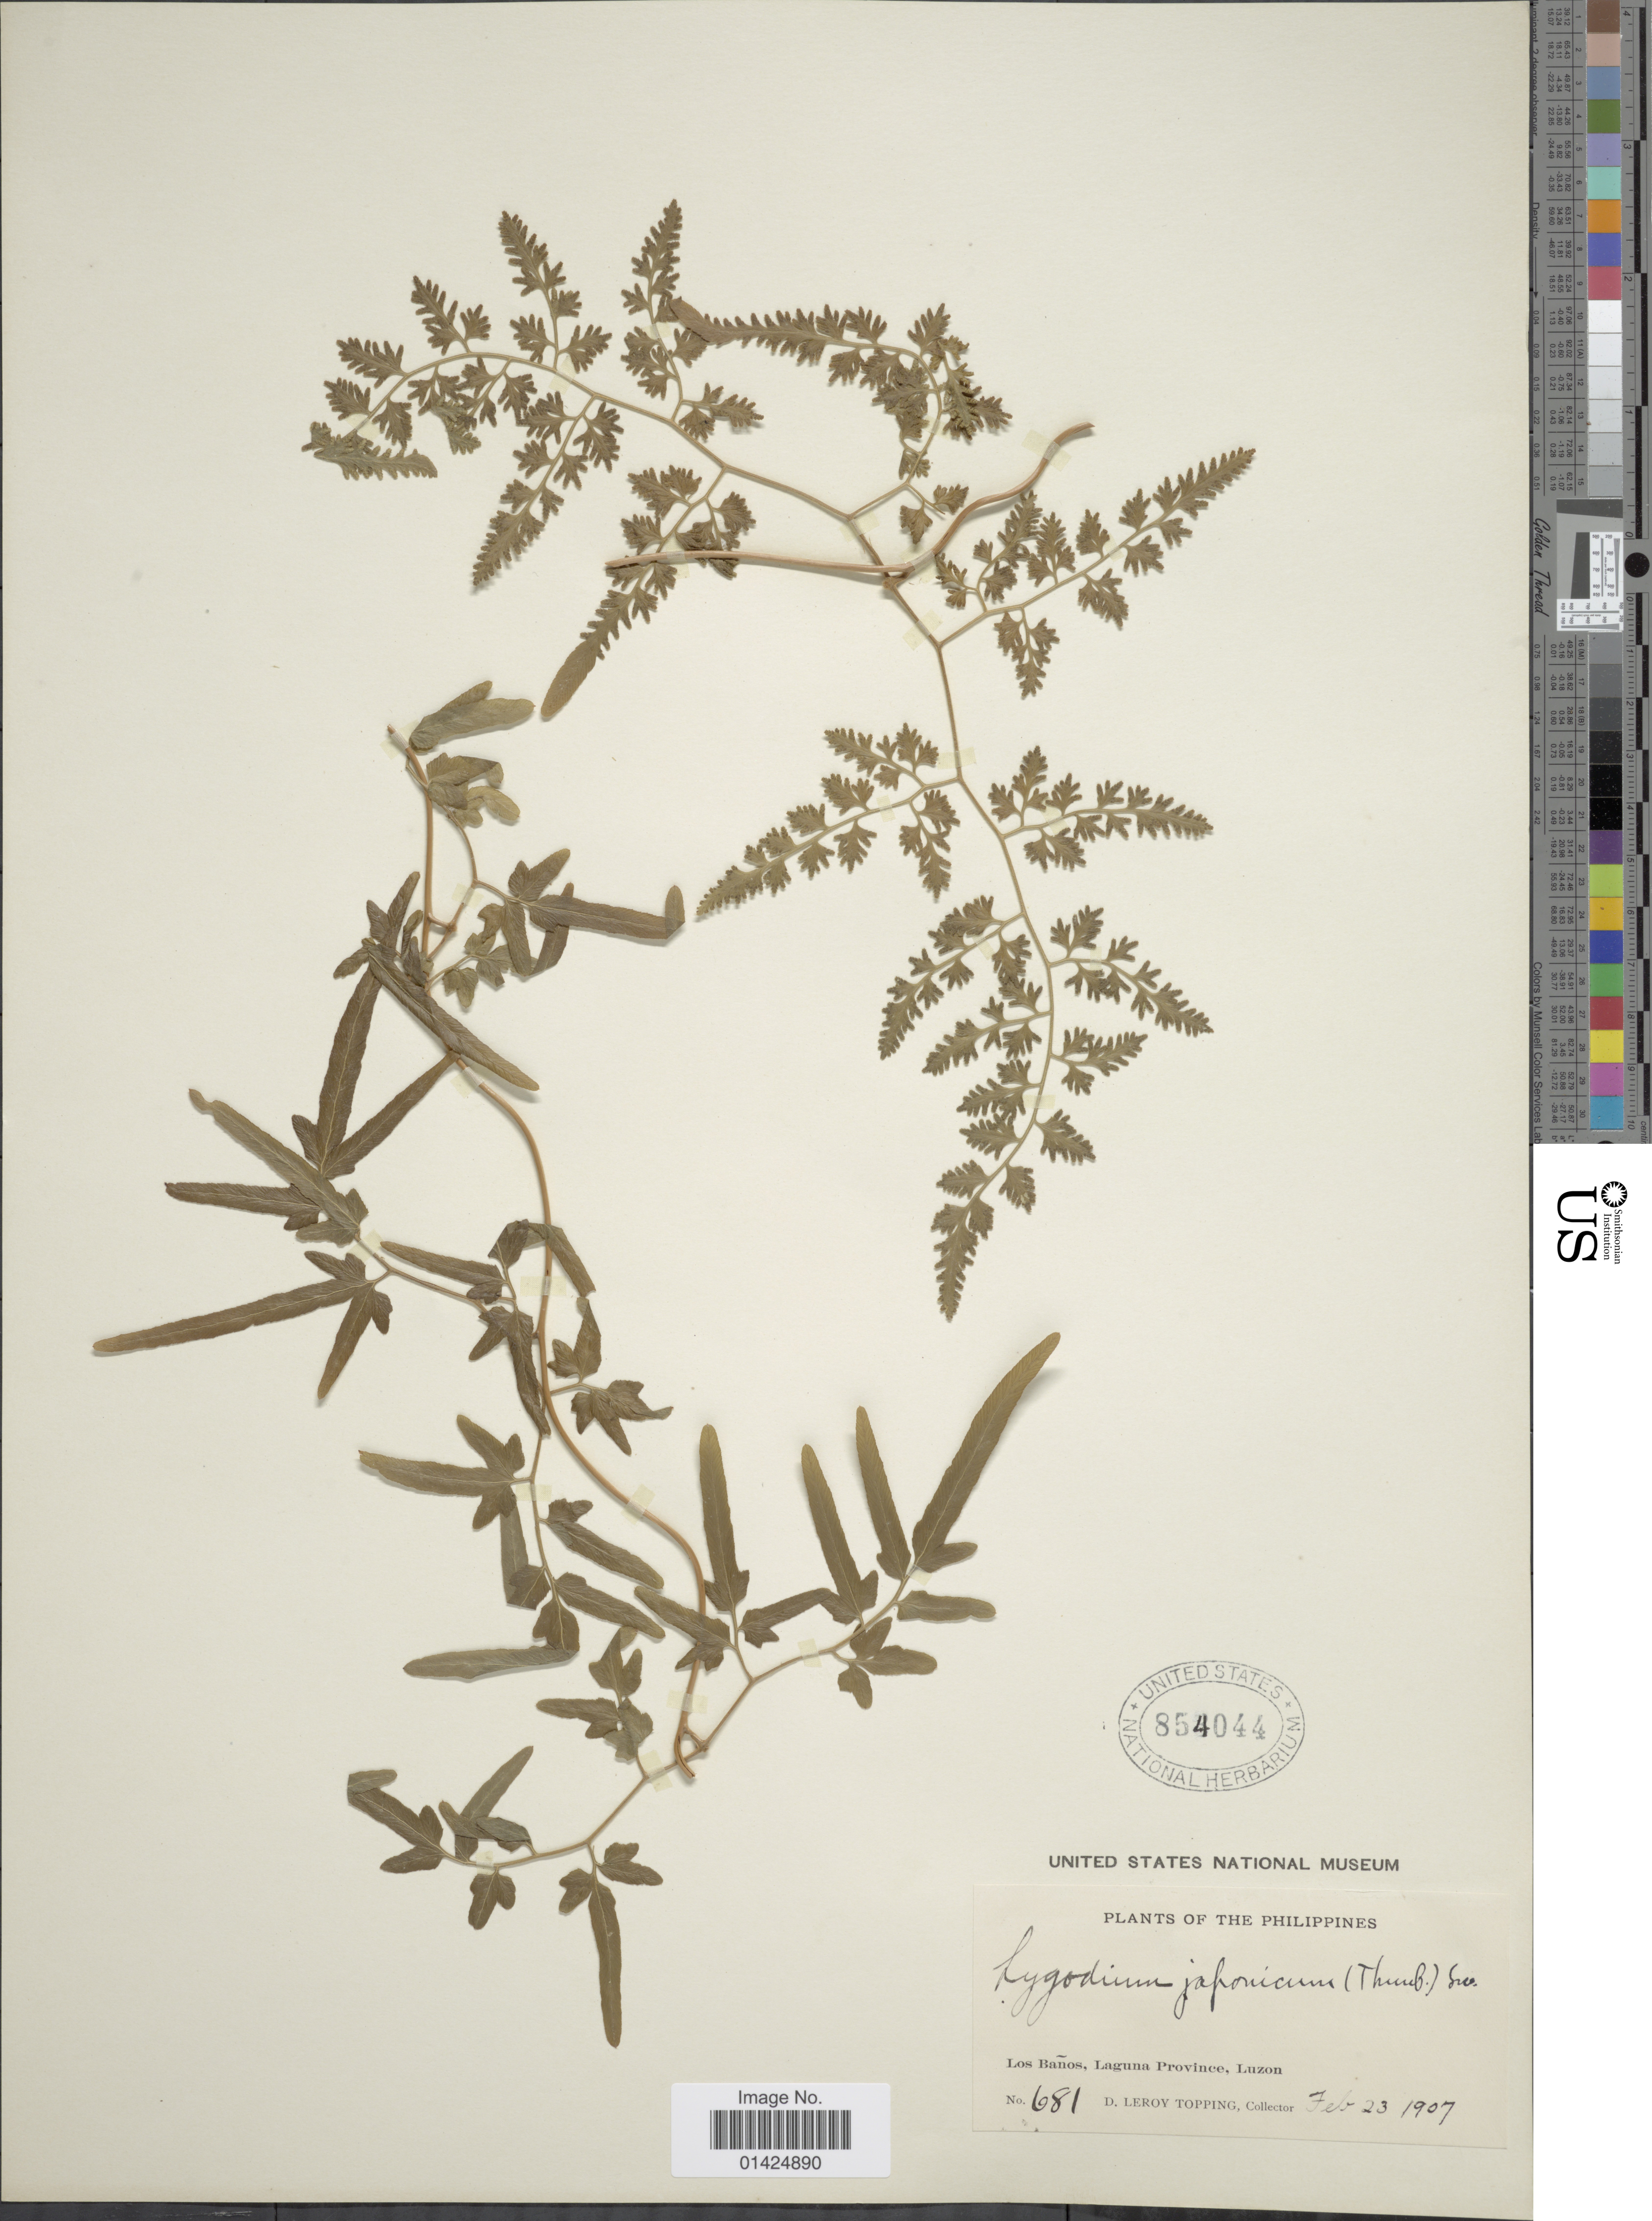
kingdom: Plantae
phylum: Tracheophyta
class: Polypodiopsida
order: Schizaeales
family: Lygodiaceae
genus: Lygodium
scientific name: Lygodium japonicum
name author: (Thunb.) Sw.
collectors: D. L. Topping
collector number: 681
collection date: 1907-02-23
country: Philippines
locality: Los Baños, Laguna Province, Luzon.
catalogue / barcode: US 854044